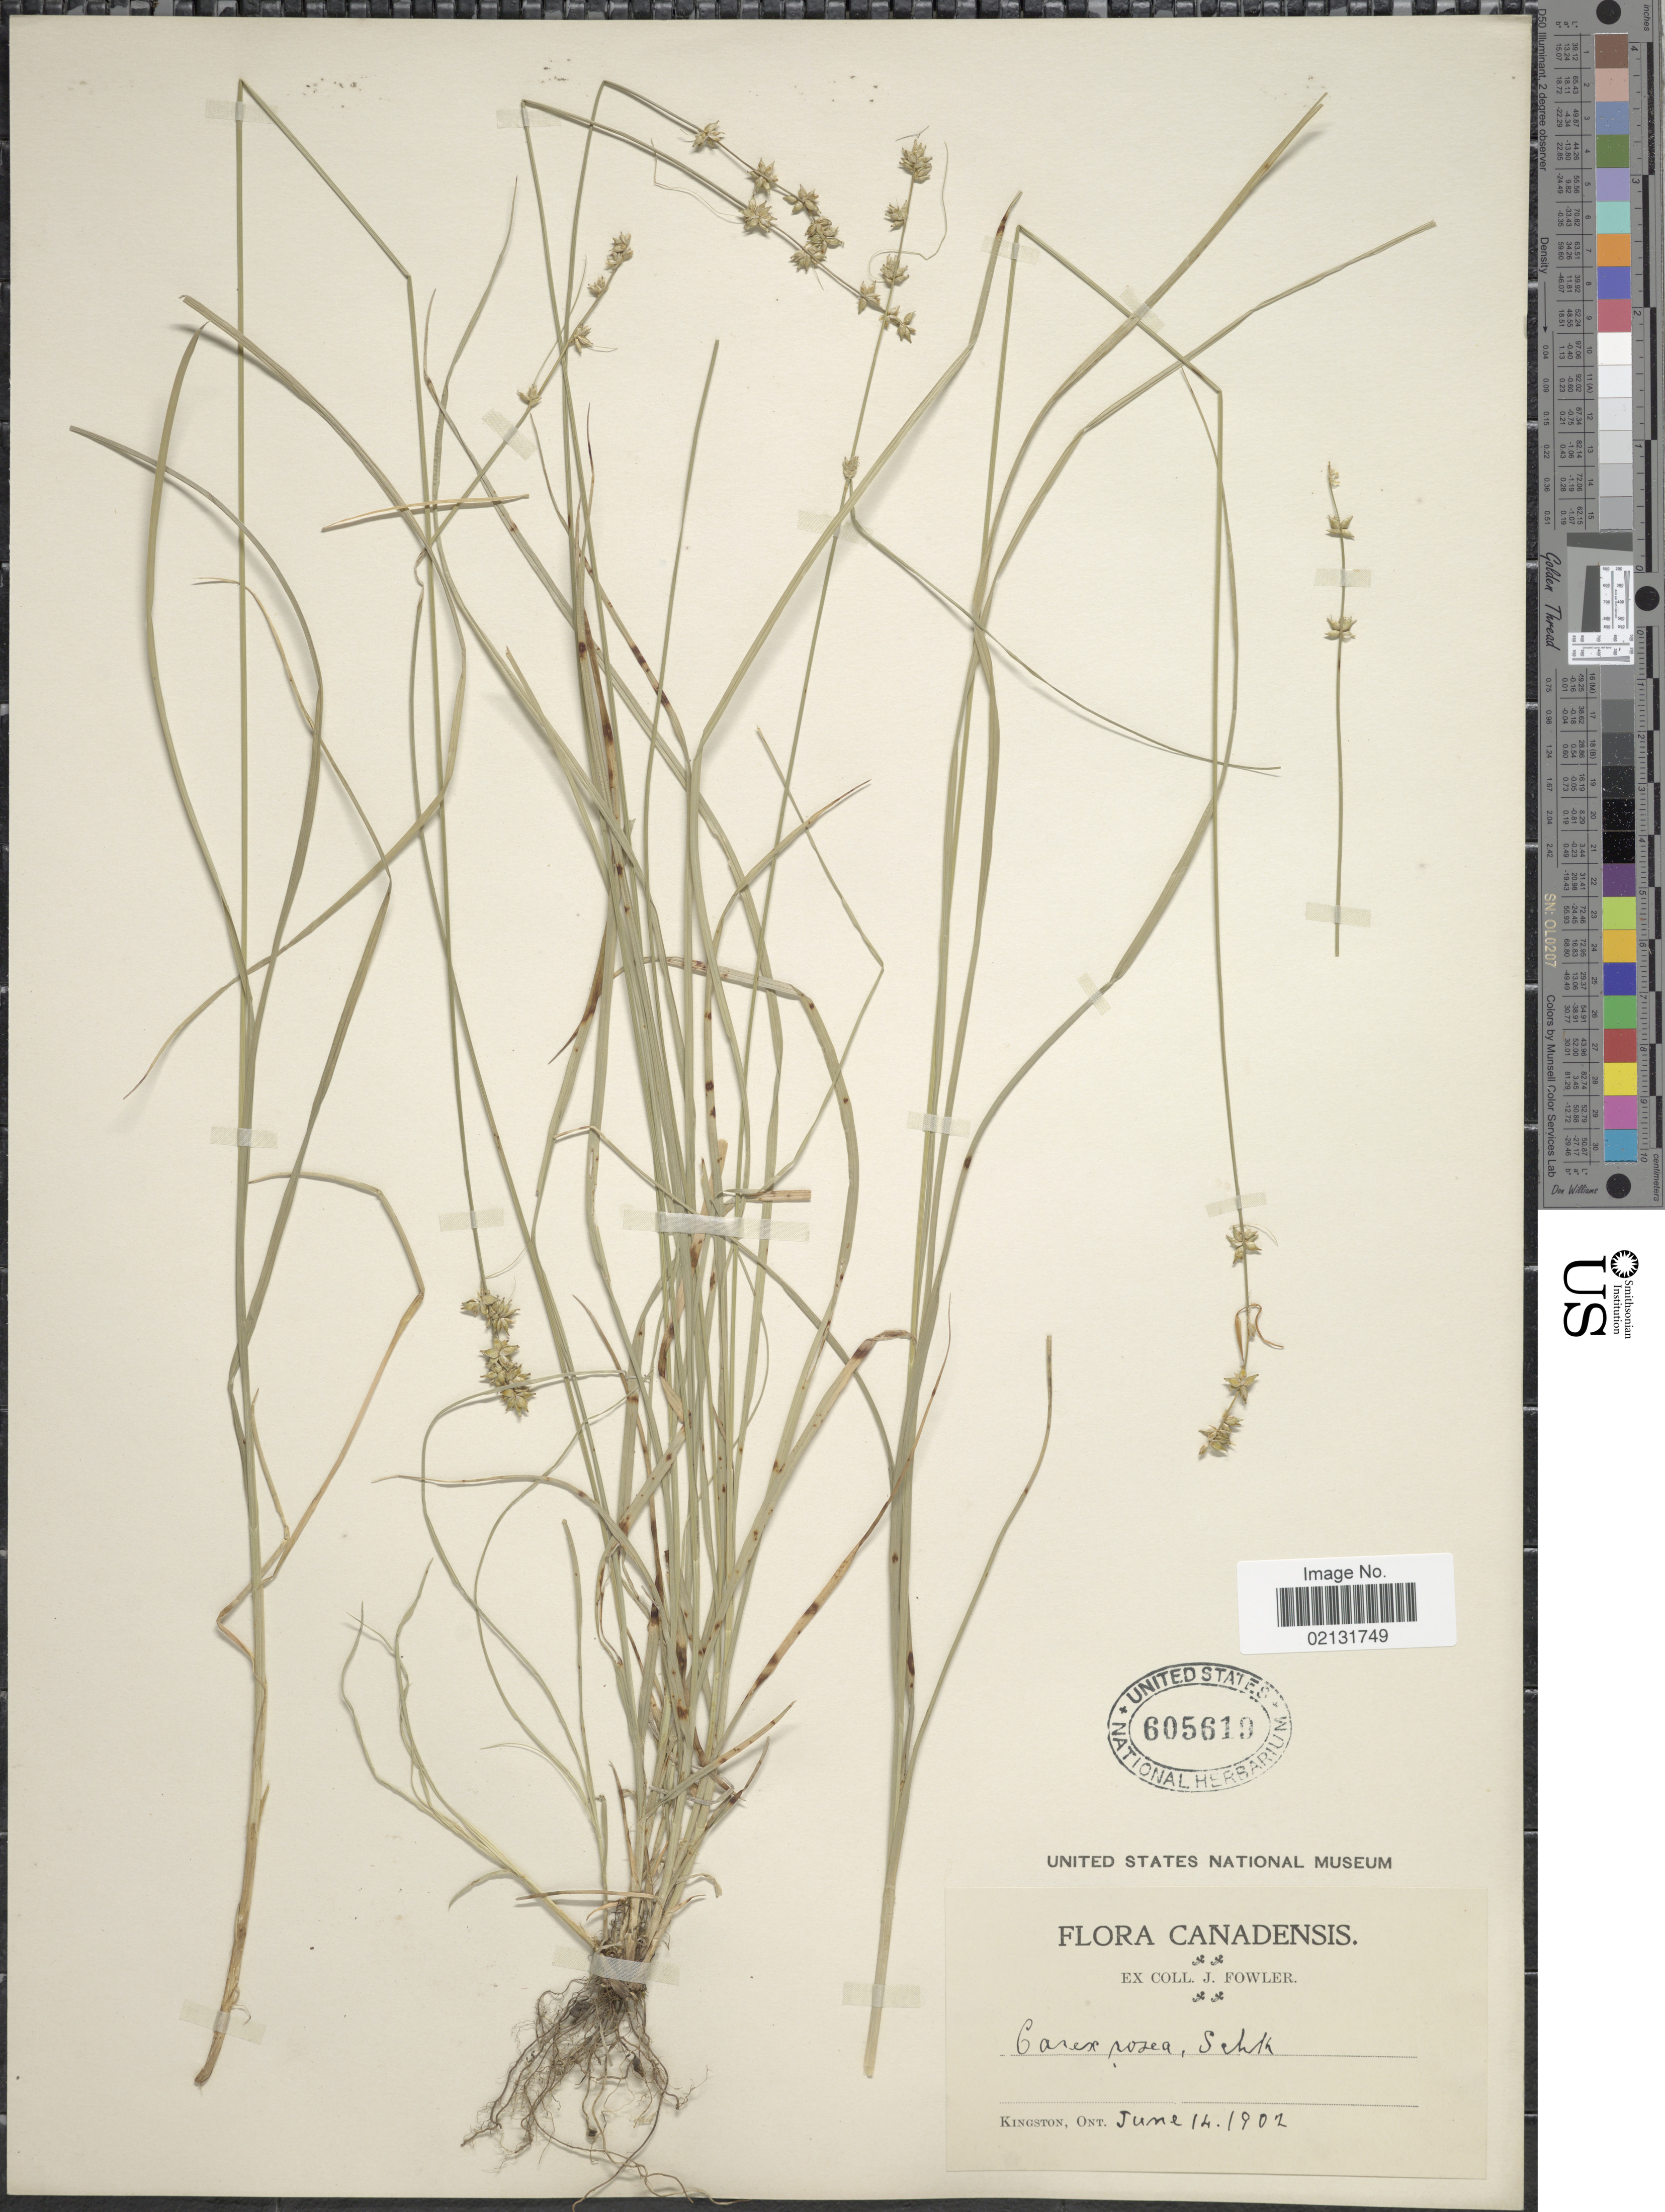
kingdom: Plantae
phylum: Tracheophyta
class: Liliopsida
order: Poales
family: Cyperaceae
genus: Carex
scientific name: Carex rosea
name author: Willd.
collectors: J. P. Fowler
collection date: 1902-06-14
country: Canada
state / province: Ontario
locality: Kingston, Canadensis.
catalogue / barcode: US 605619